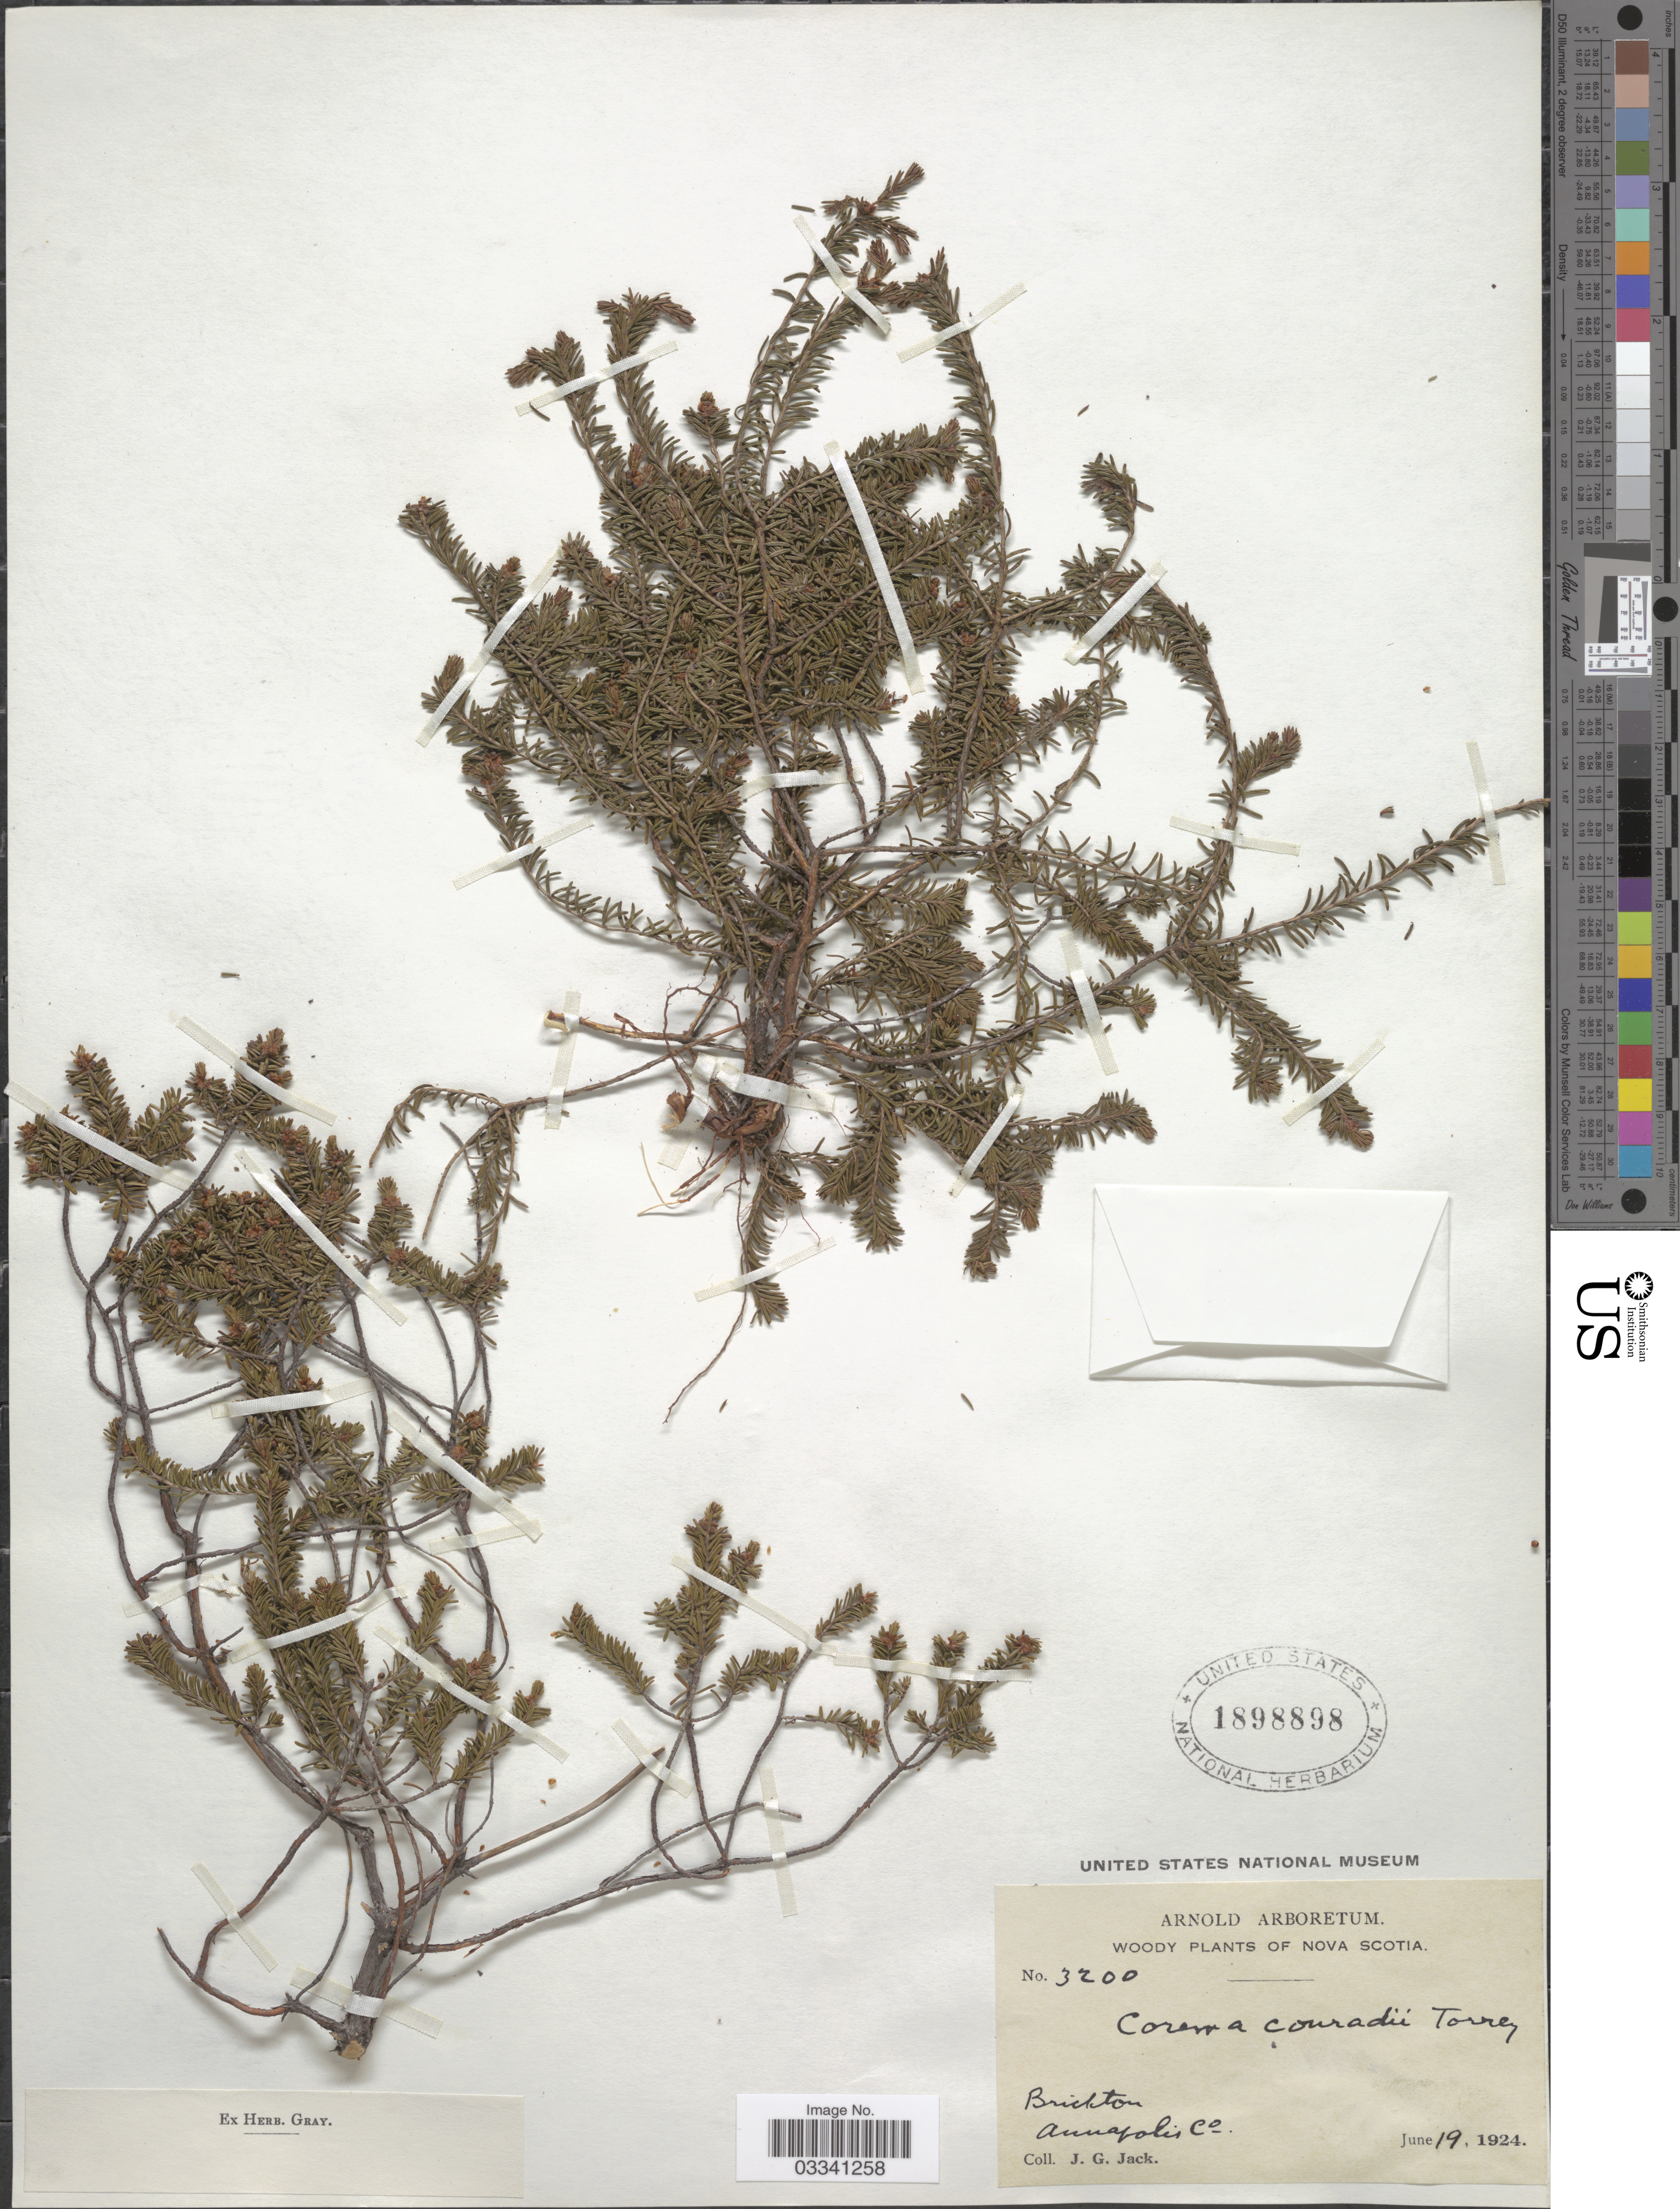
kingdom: Plantae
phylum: Tracheophyta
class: Magnoliopsida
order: Ericales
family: Ericaceae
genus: Corema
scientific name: Corema conradii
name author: Torr.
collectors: J. G. Jack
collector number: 3200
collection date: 1924-06-19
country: Canada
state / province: Nova Scotia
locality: Brickton, Annapolis Co.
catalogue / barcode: US 1898898